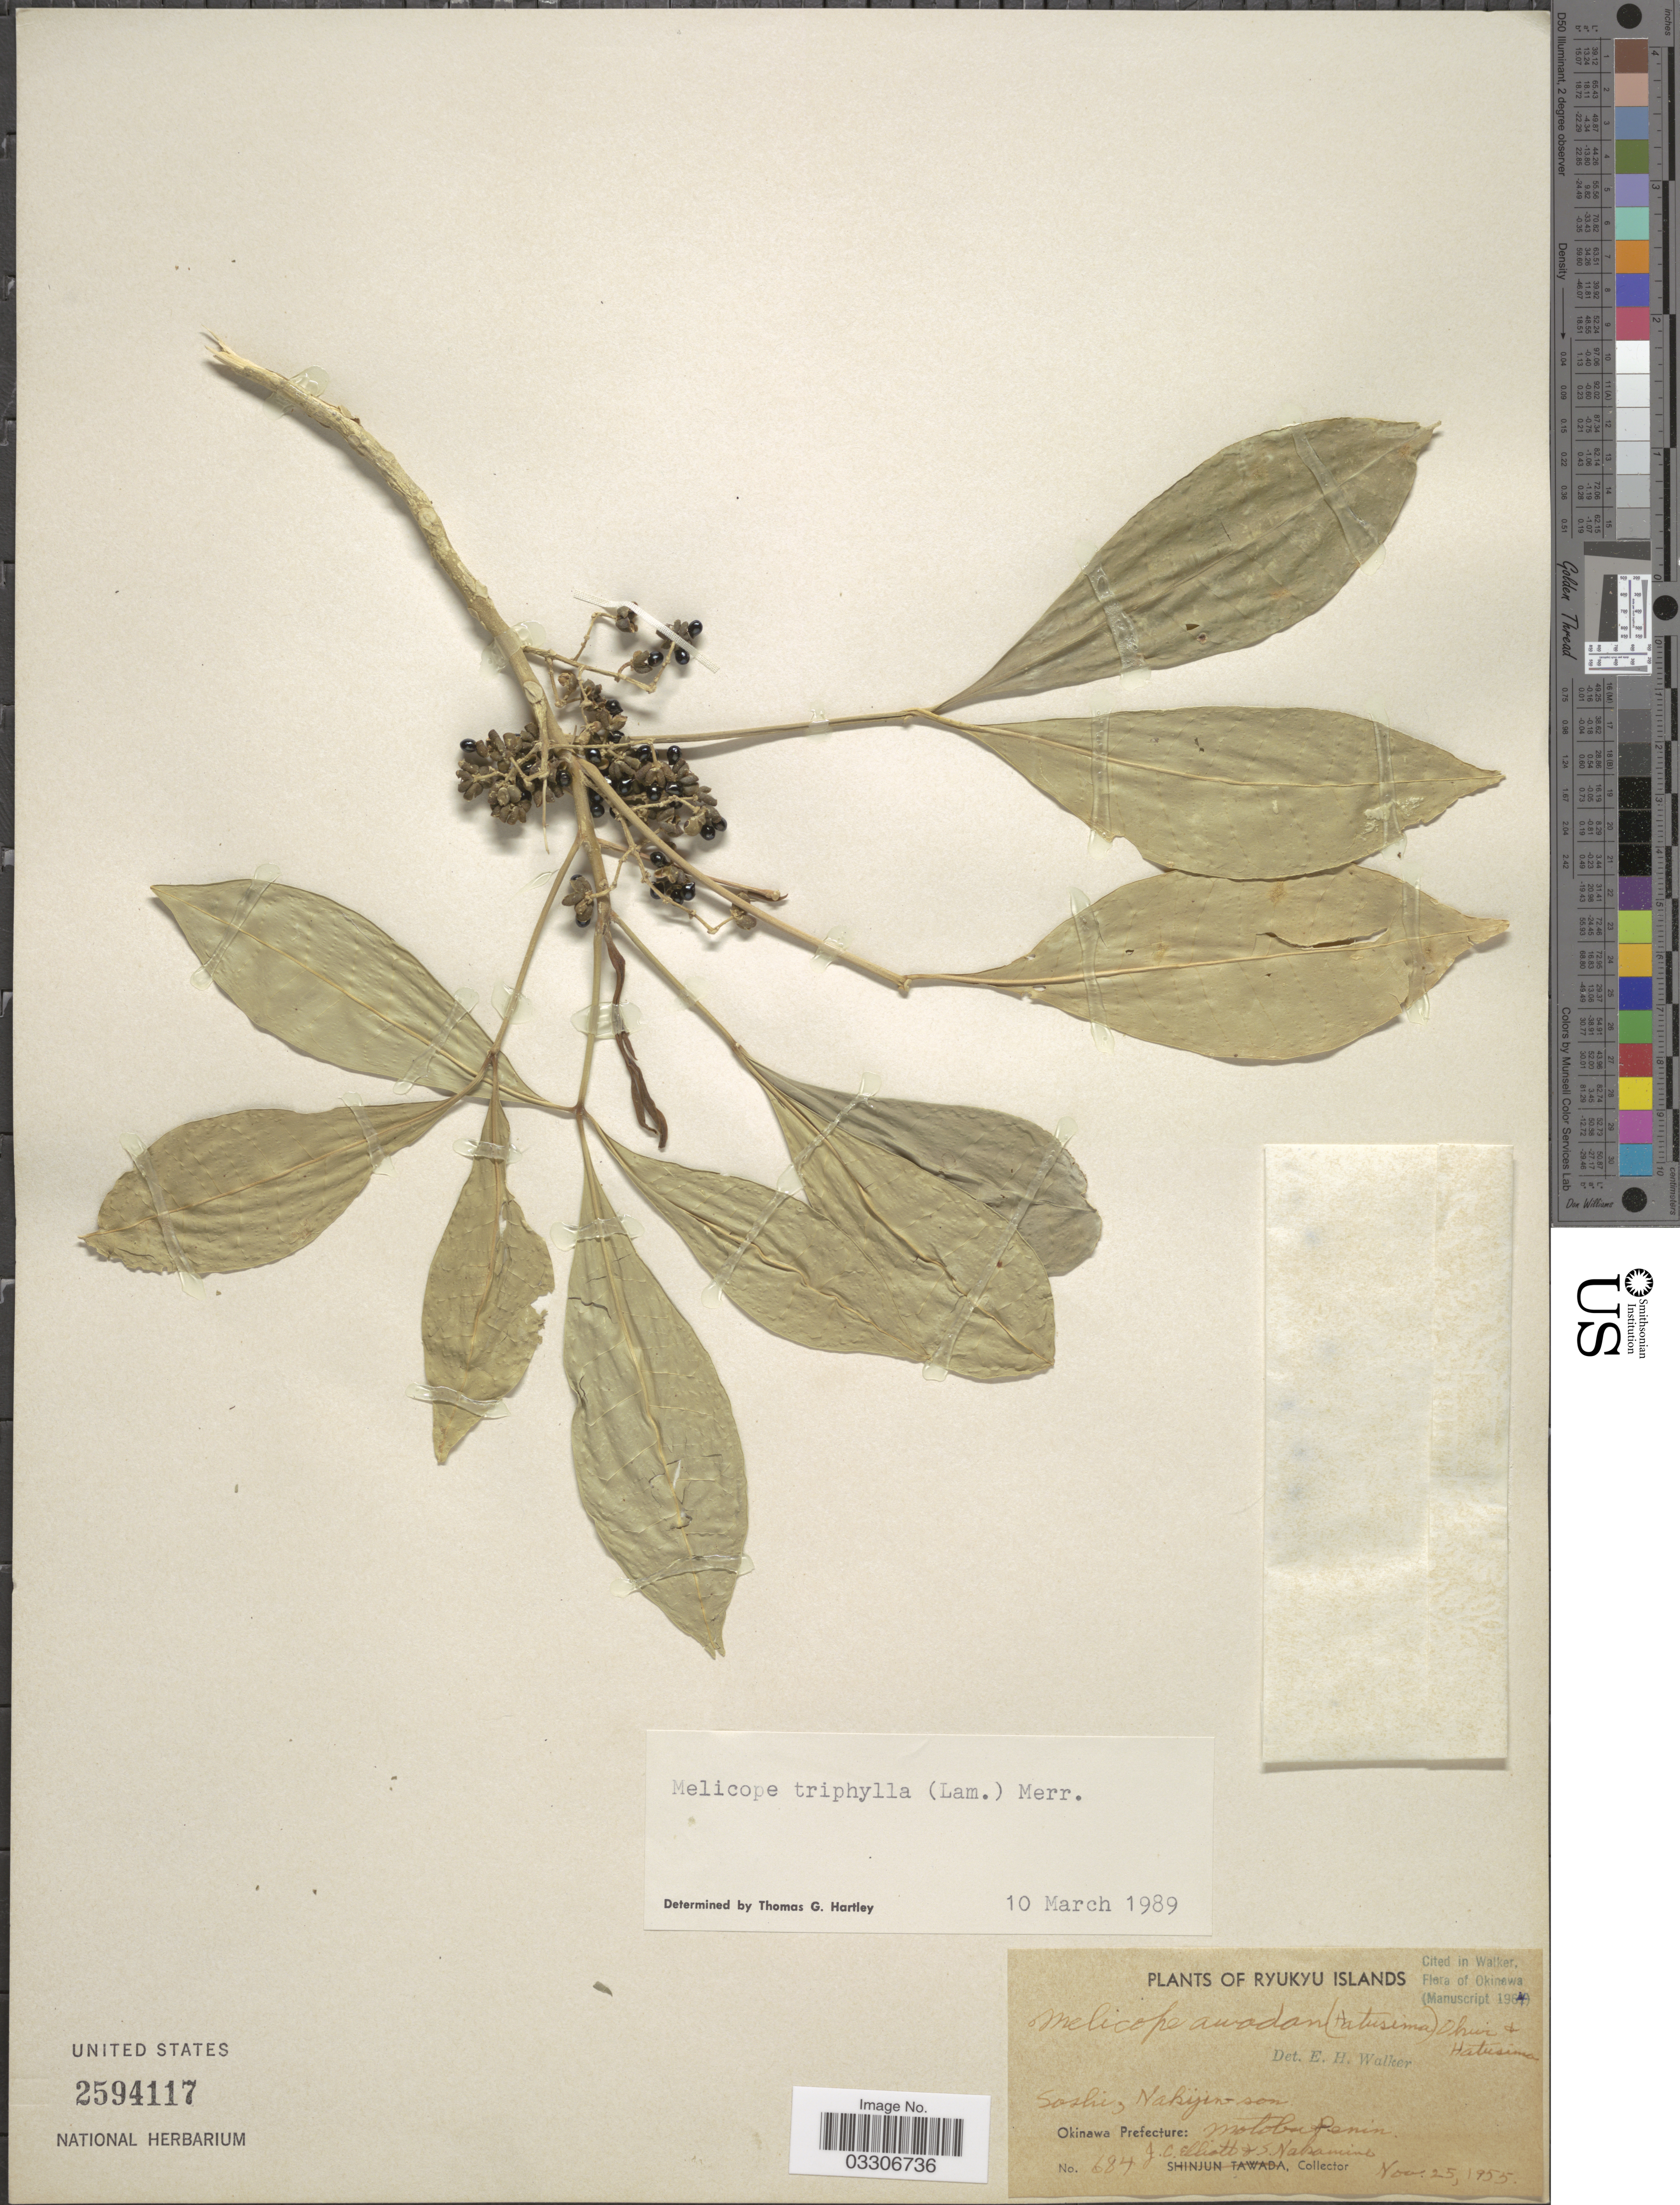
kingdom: Plantae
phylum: Tracheophyta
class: Magnoliopsida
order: Sapindales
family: Rutaceae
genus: Melicope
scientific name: Melicope triphylla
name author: (Lam.) Merr.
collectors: J. C. Elliott & S. Nakamine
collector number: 684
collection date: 1955-11-25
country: Japan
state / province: Okinawa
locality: Ryukyu Islands. Soshi, Nakijino-son. Okinawa Prefecture: Motobu Penin.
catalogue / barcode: US 2594117